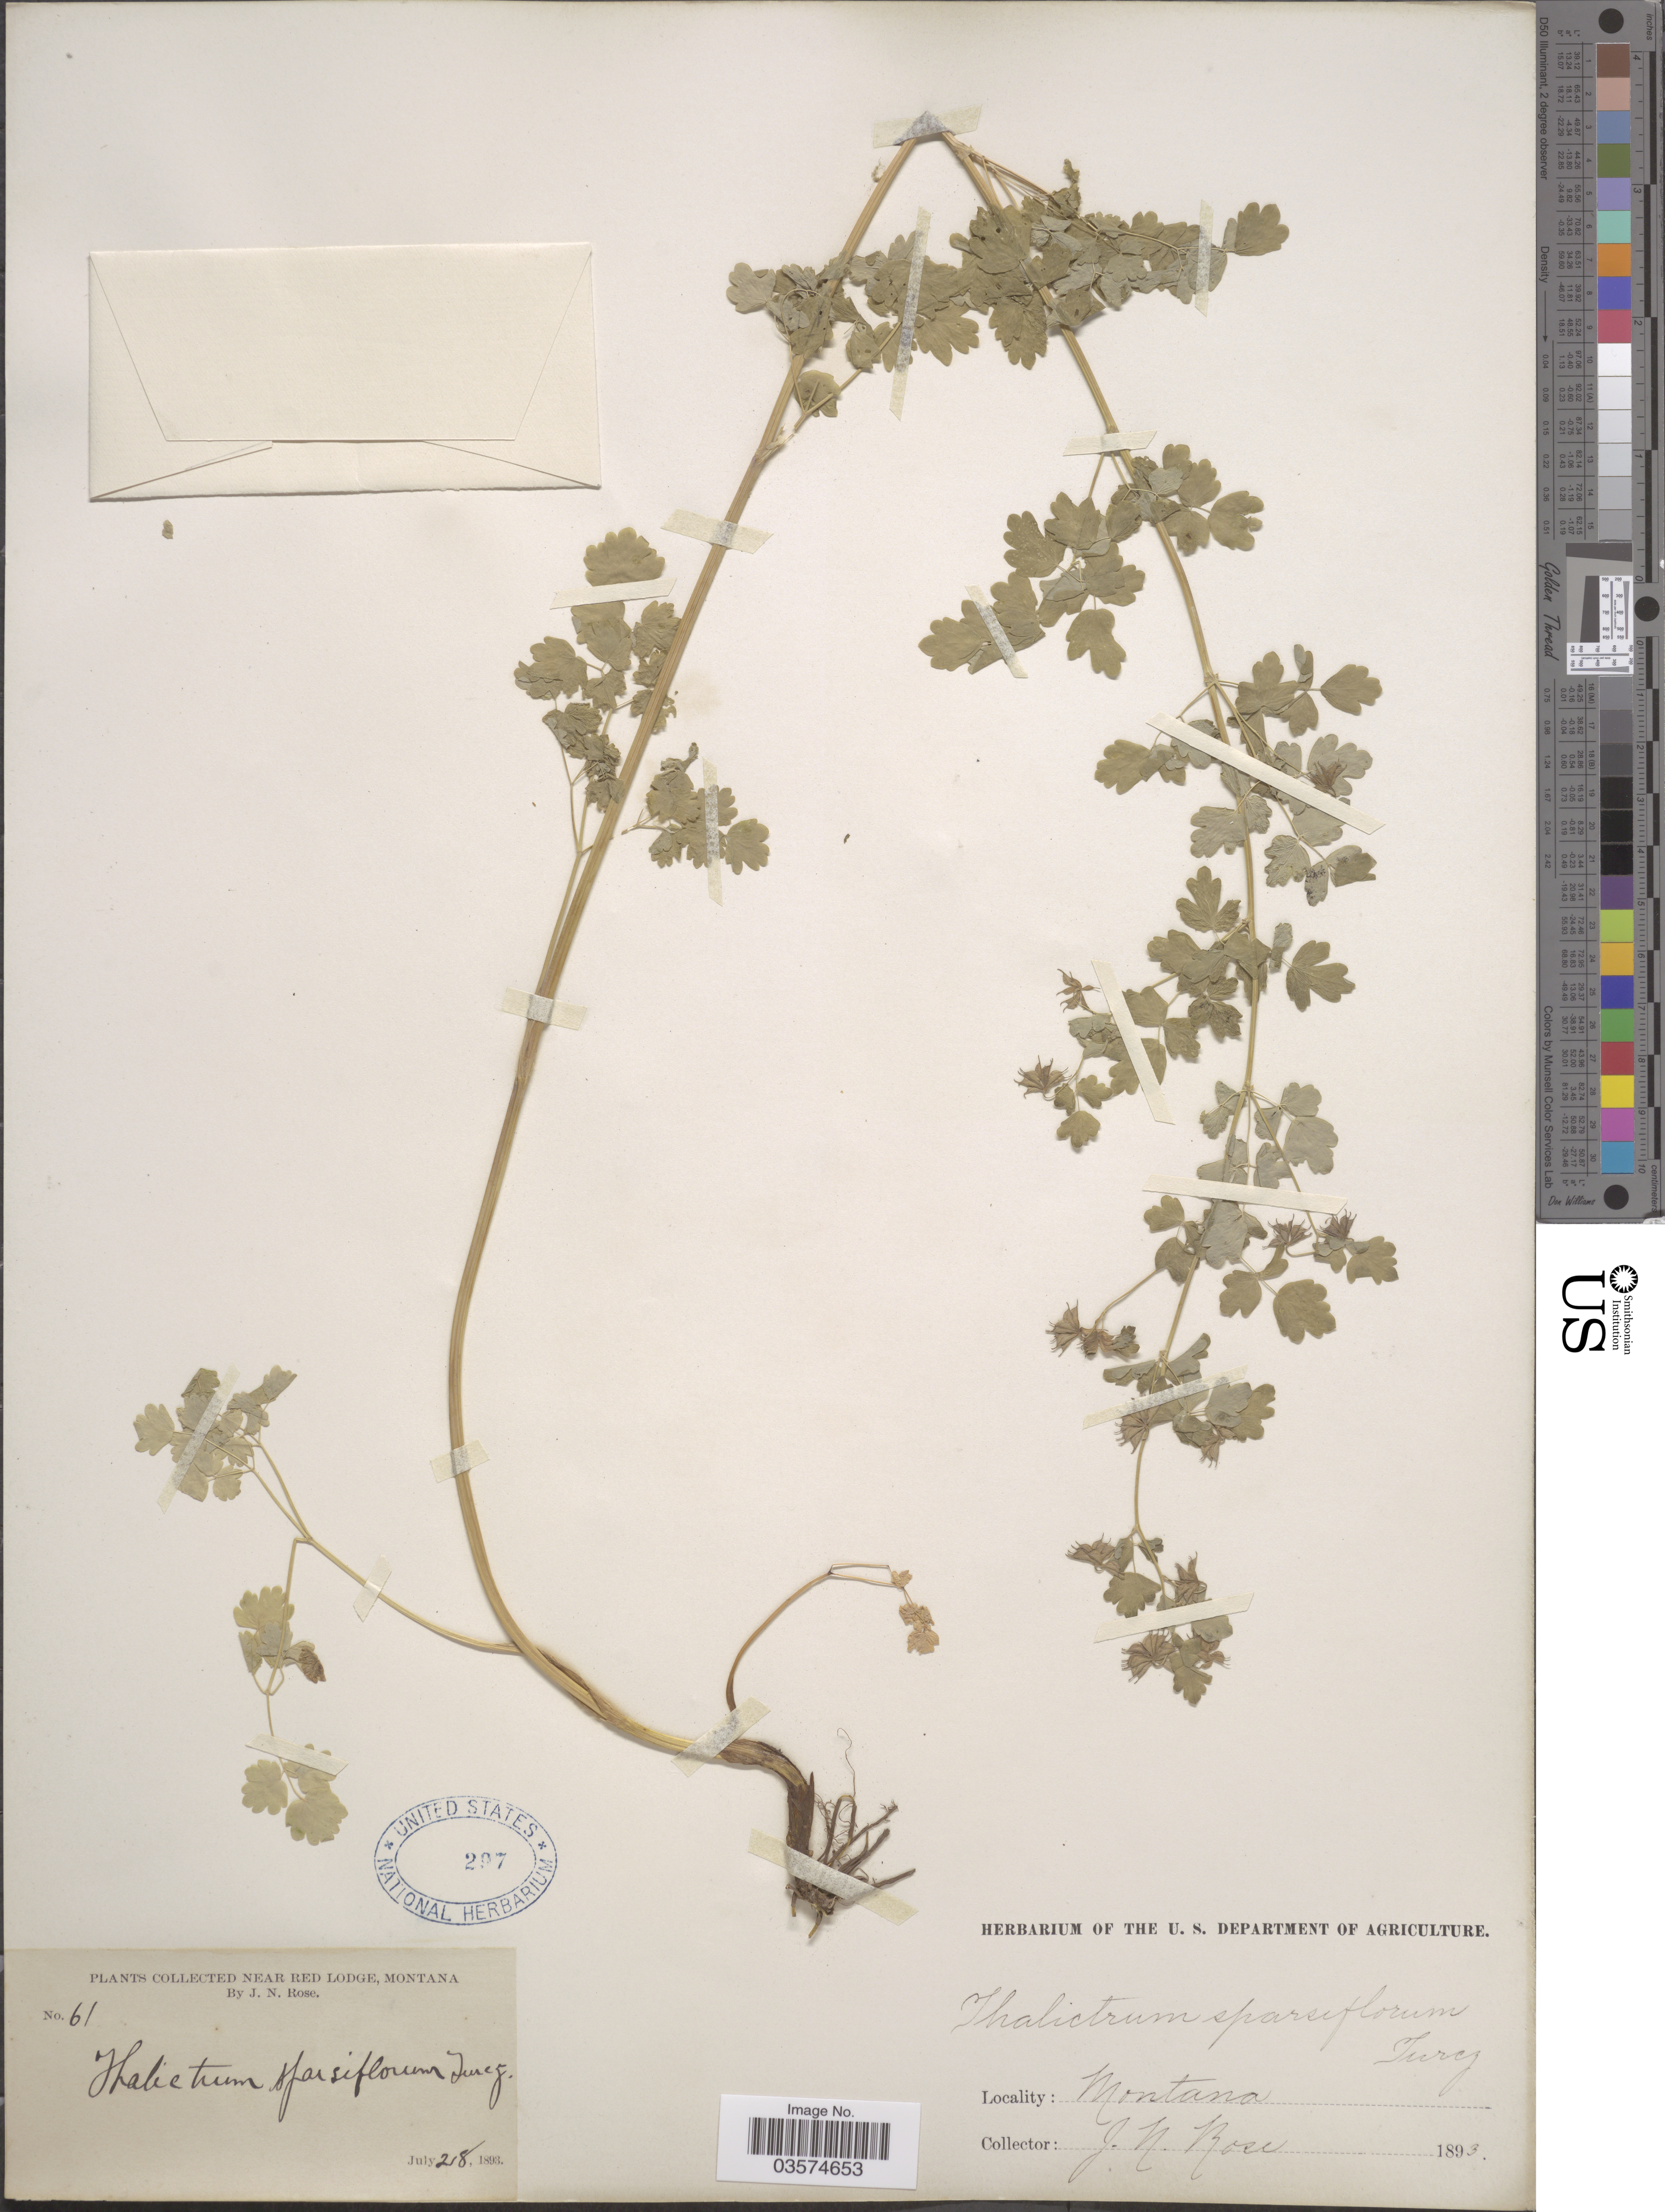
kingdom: Plantae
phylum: Tracheophyta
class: Magnoliopsida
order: Ranunculales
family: Ranunculaceae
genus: Thalictrum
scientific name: Thalictrum sparsiflorum var. saximontanum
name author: B. Boivin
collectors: J. N. Rose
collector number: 61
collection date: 1893-07-28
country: United States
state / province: Montana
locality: Near Red Lodge.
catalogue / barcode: US 297